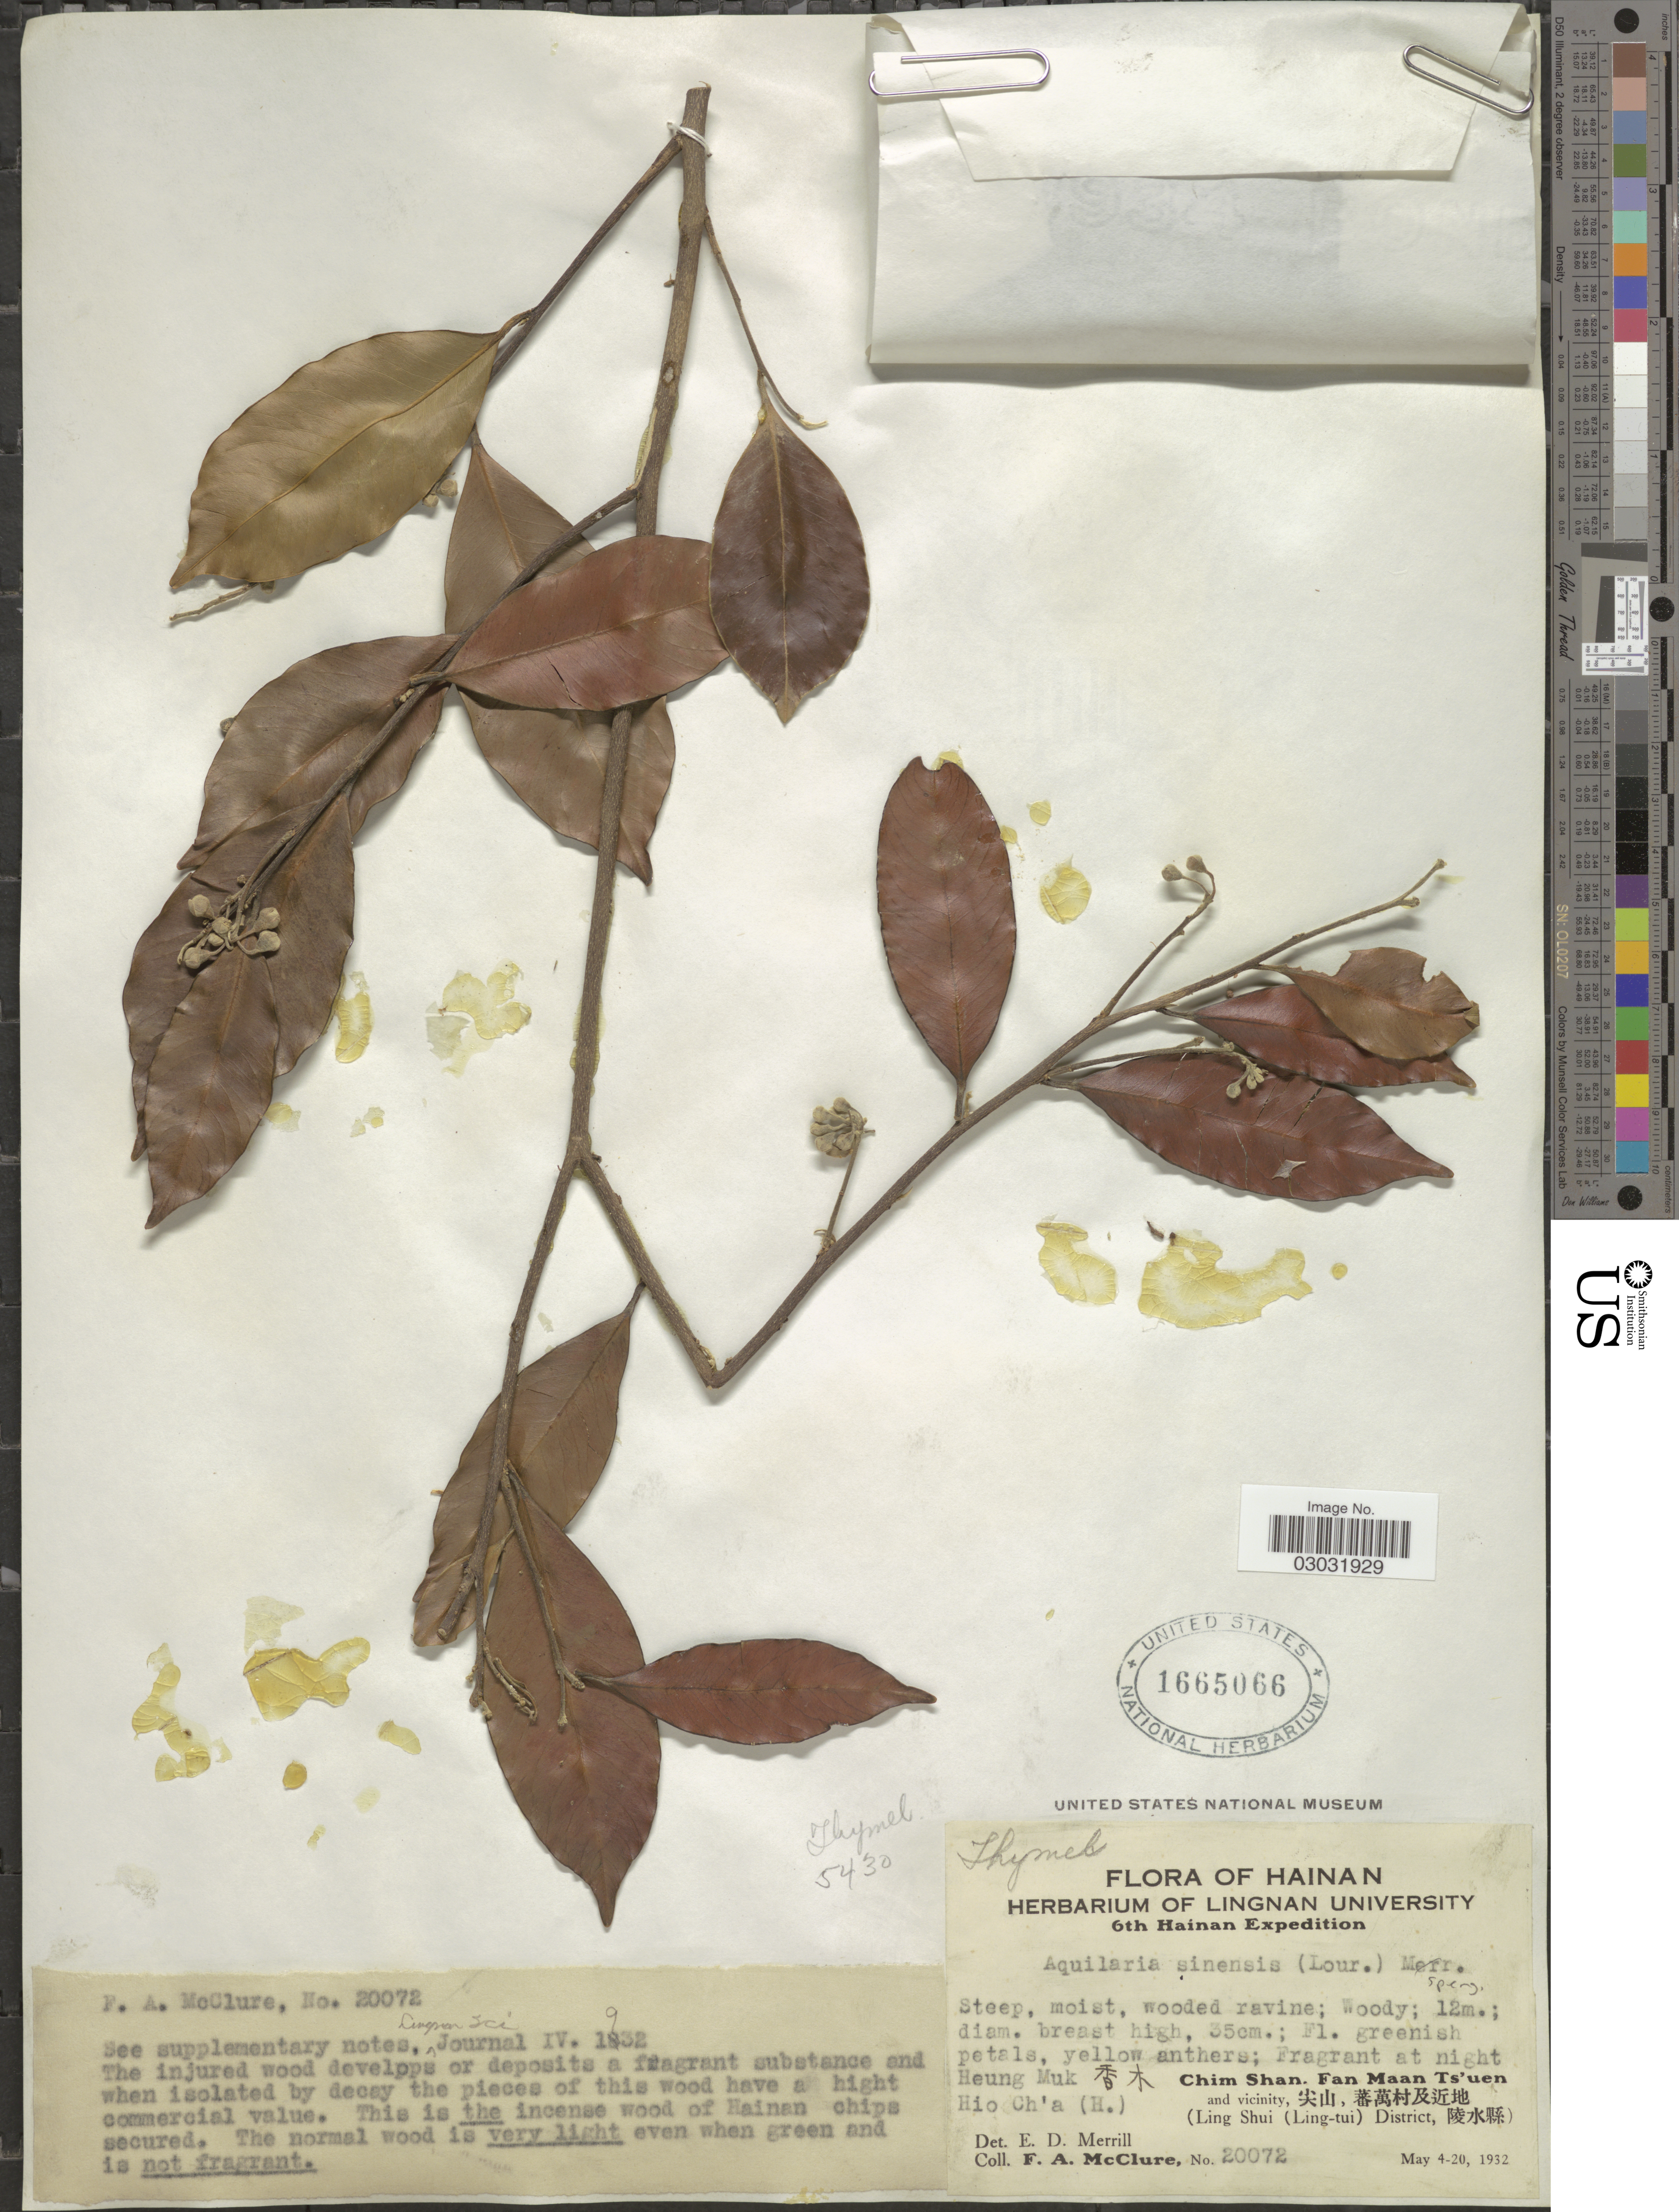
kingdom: Plantae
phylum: Tracheophyta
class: Magnoliopsida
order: Malvales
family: Thymelaeaceae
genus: Aquilaria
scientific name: Aquilaria sinensis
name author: (Lour.) Spreng.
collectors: F. A. McClure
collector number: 20072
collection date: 1932-05-04/1932-05-20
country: China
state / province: Hainan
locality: HugMuk Hio Ch'a (H.). Chim Shan. Fan Maan Ts'uen and vicinity,, (Ling Shui (Ling-tui) District.)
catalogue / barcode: US 1665066